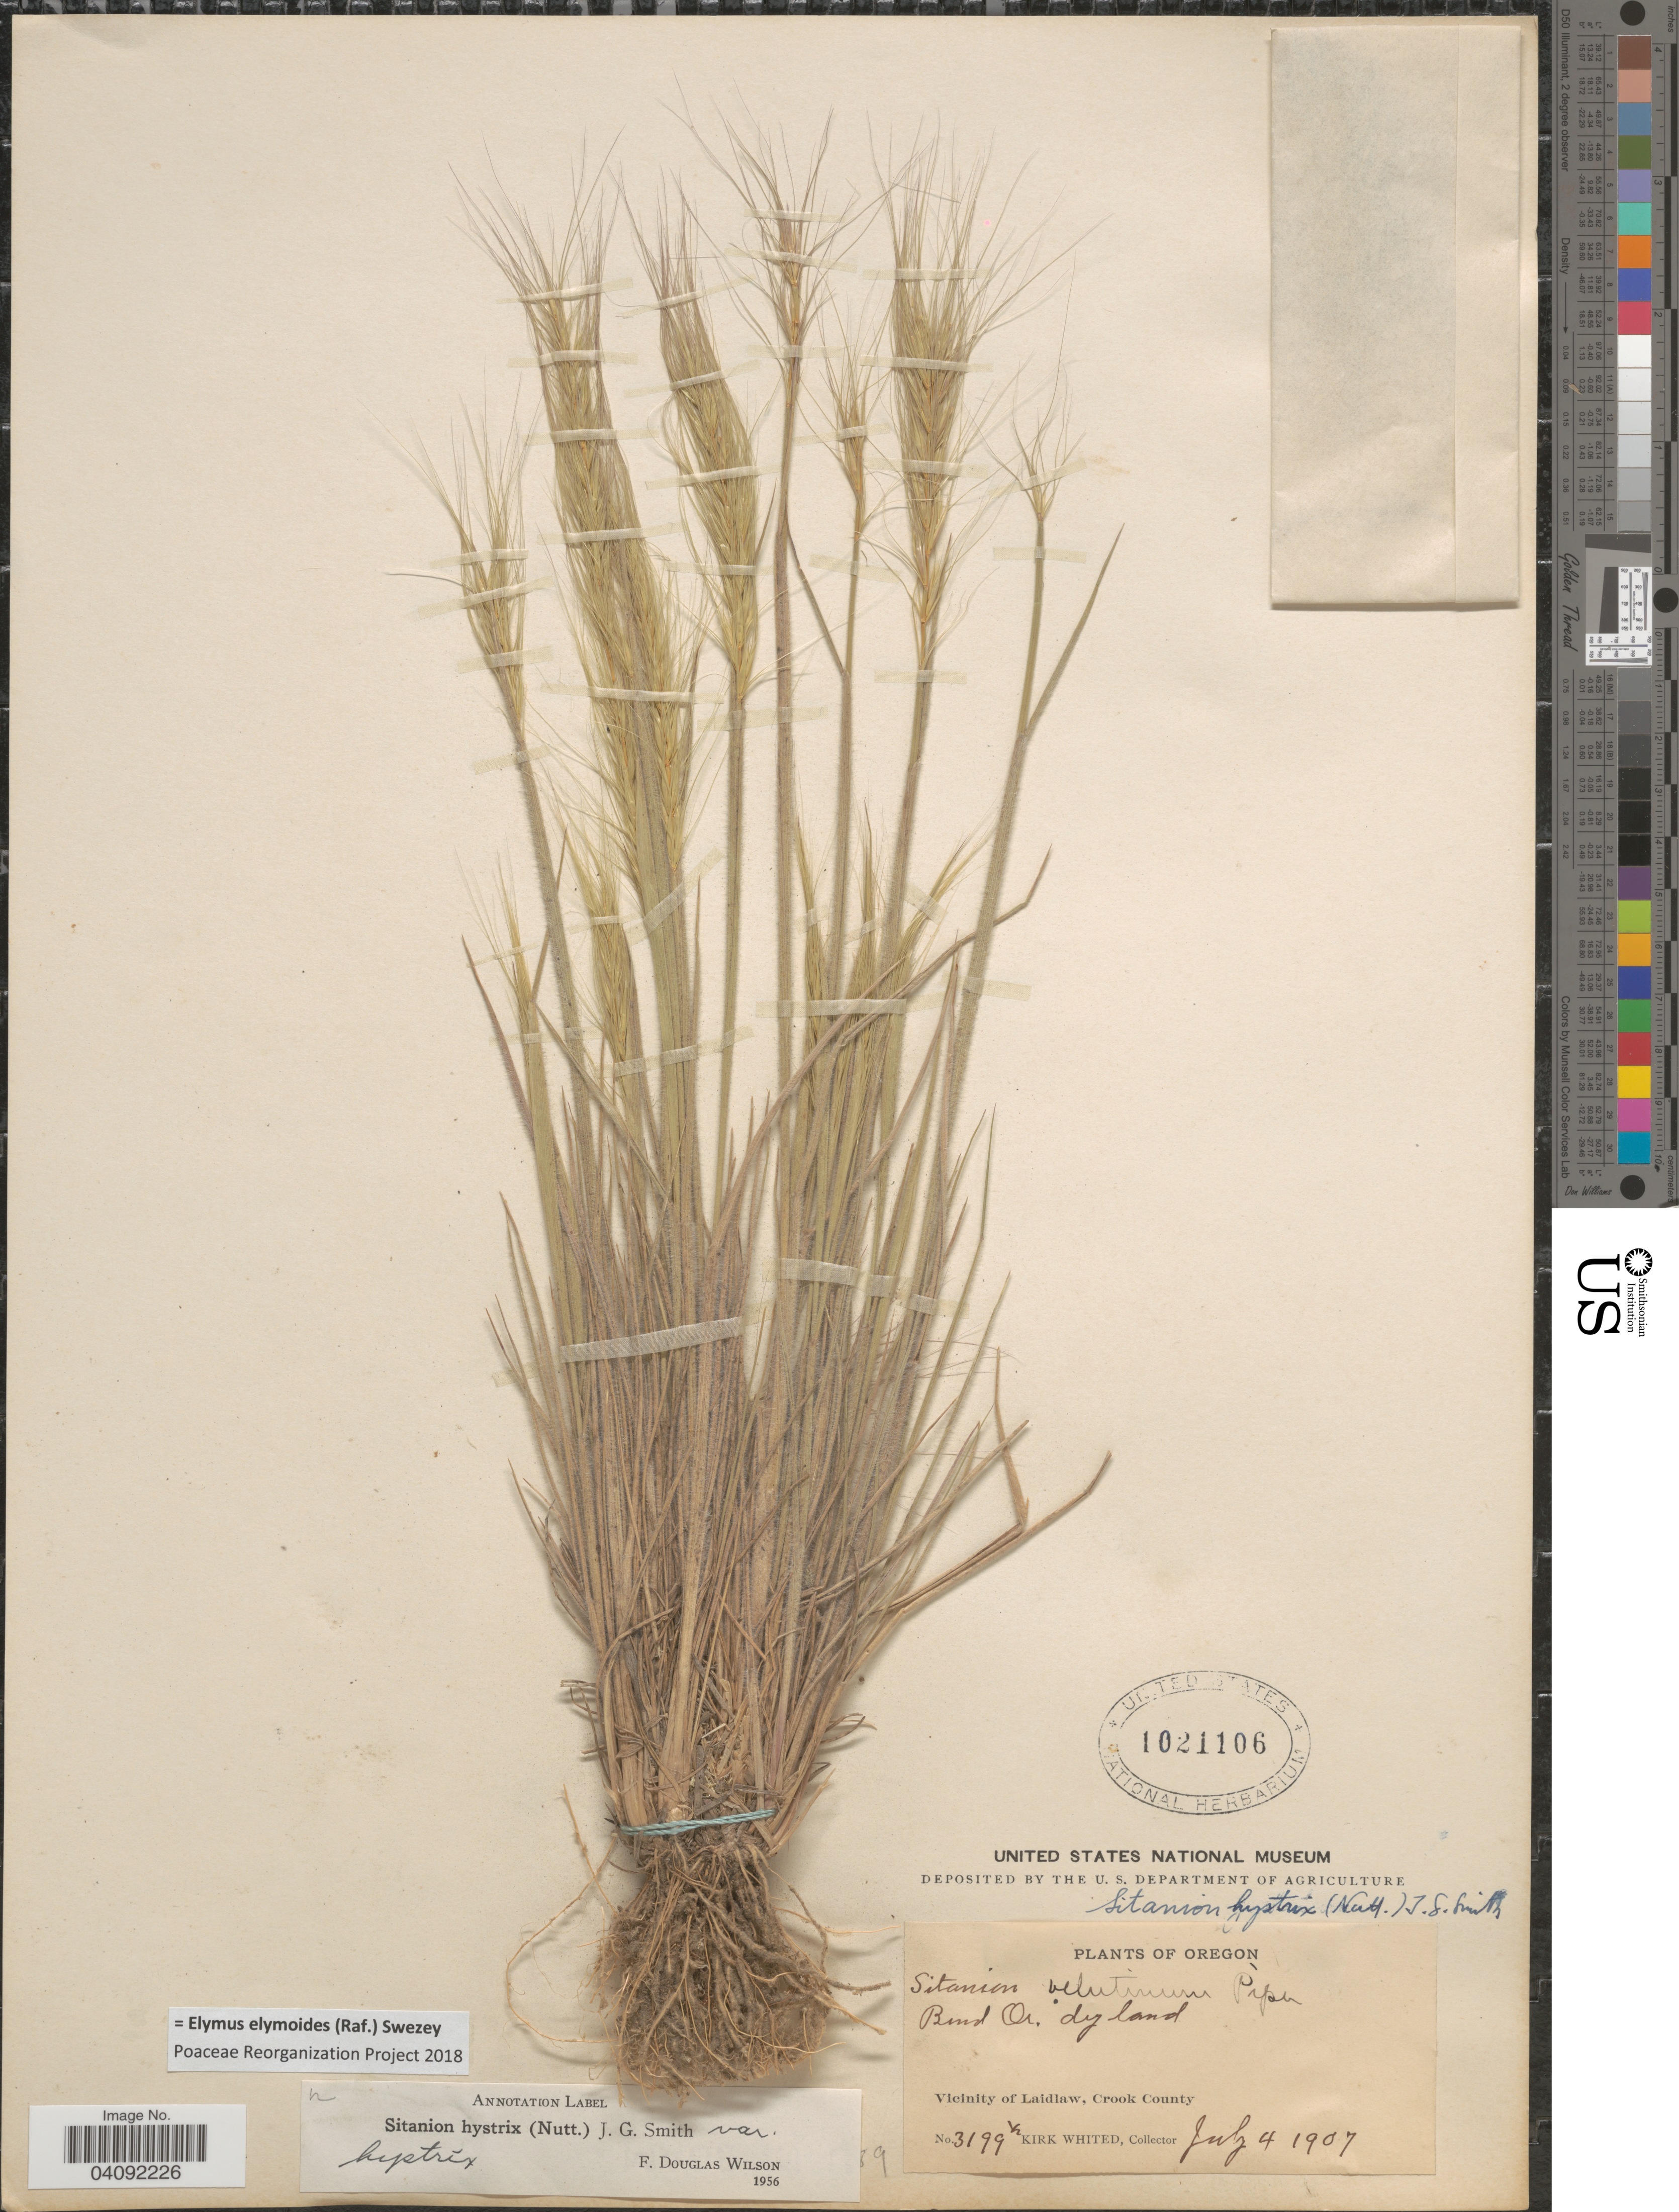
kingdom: Plantae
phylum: Tracheophyta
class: Liliopsida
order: Poales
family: Poaceae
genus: Elymus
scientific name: Elymus elymoides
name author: (Raf.) Swezey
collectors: K. Whited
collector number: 3199½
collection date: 1907-07-04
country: United States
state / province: Oregon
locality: Vicinity of Laidlaw, Crook County.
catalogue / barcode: US 1021106